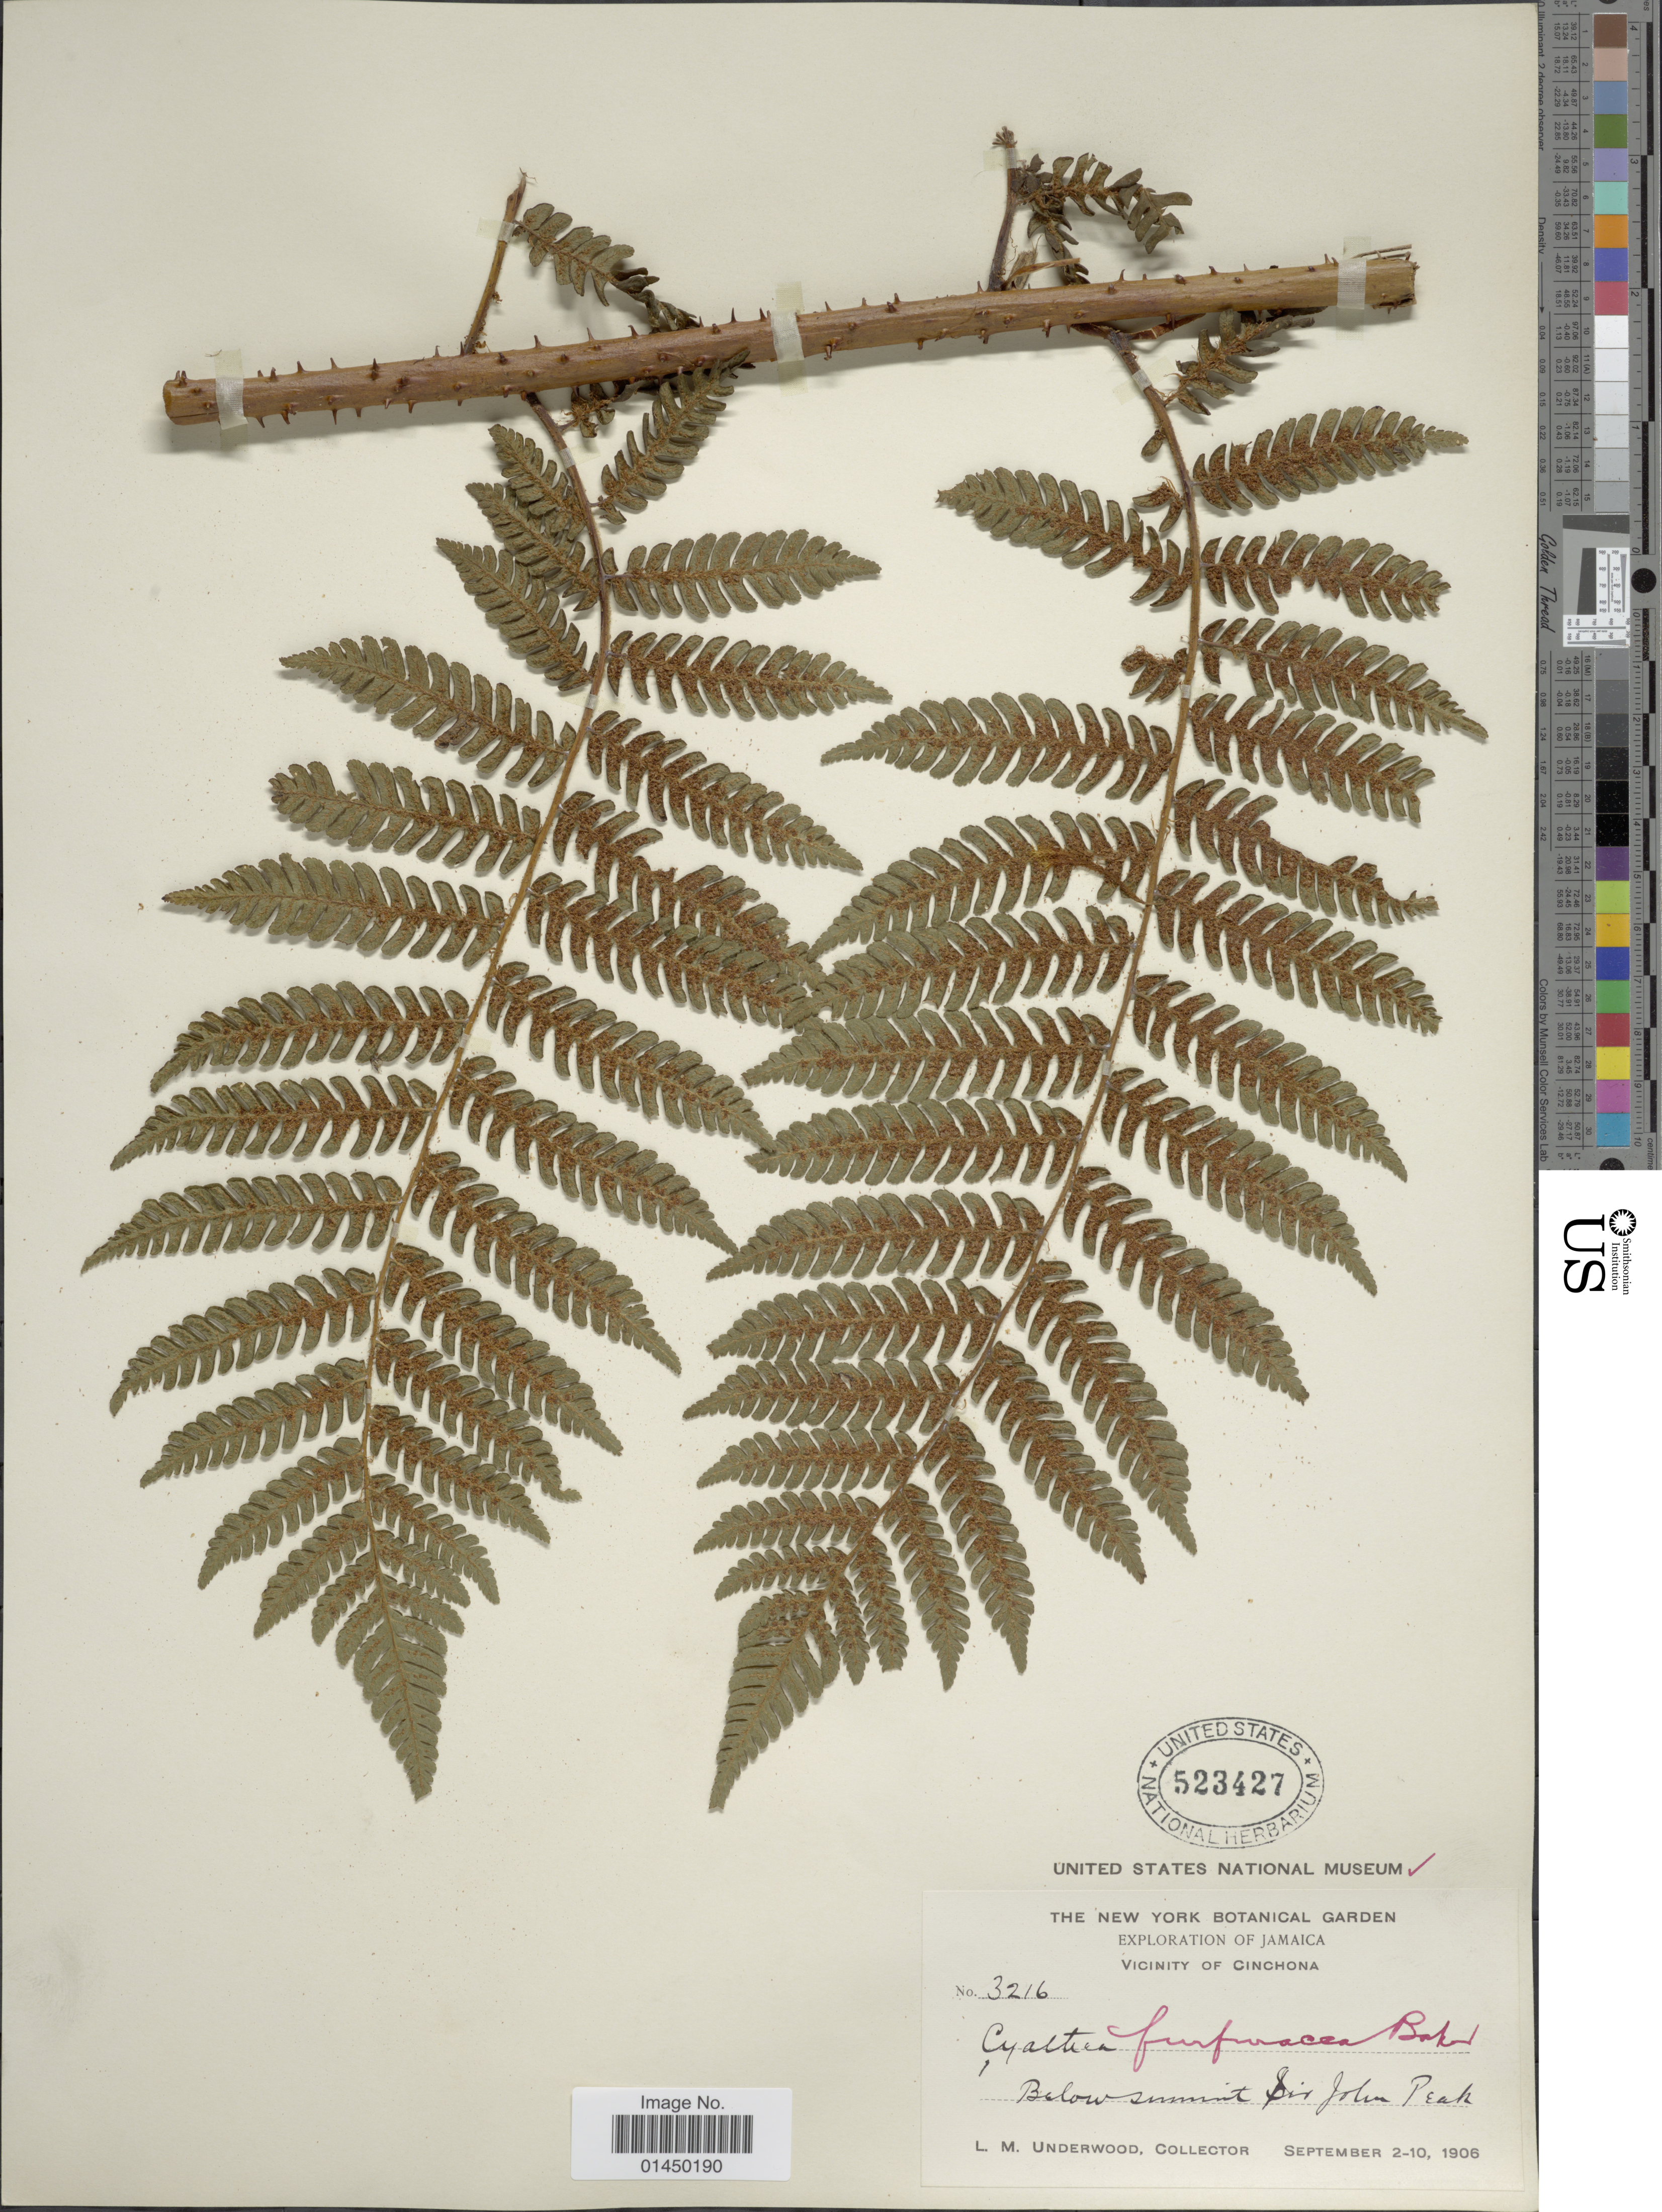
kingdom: Plantae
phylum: Tracheophyta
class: Polypodiopsida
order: Cyatheales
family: Cyatheaceae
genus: Cyathea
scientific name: Cyathea furfuracea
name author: Christ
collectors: L. M. Underwood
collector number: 3216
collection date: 1906-09-02/1906-09-10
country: Jamaica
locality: Vicinity of Cinchona, Below summit Sir John Peak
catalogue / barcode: US 523427